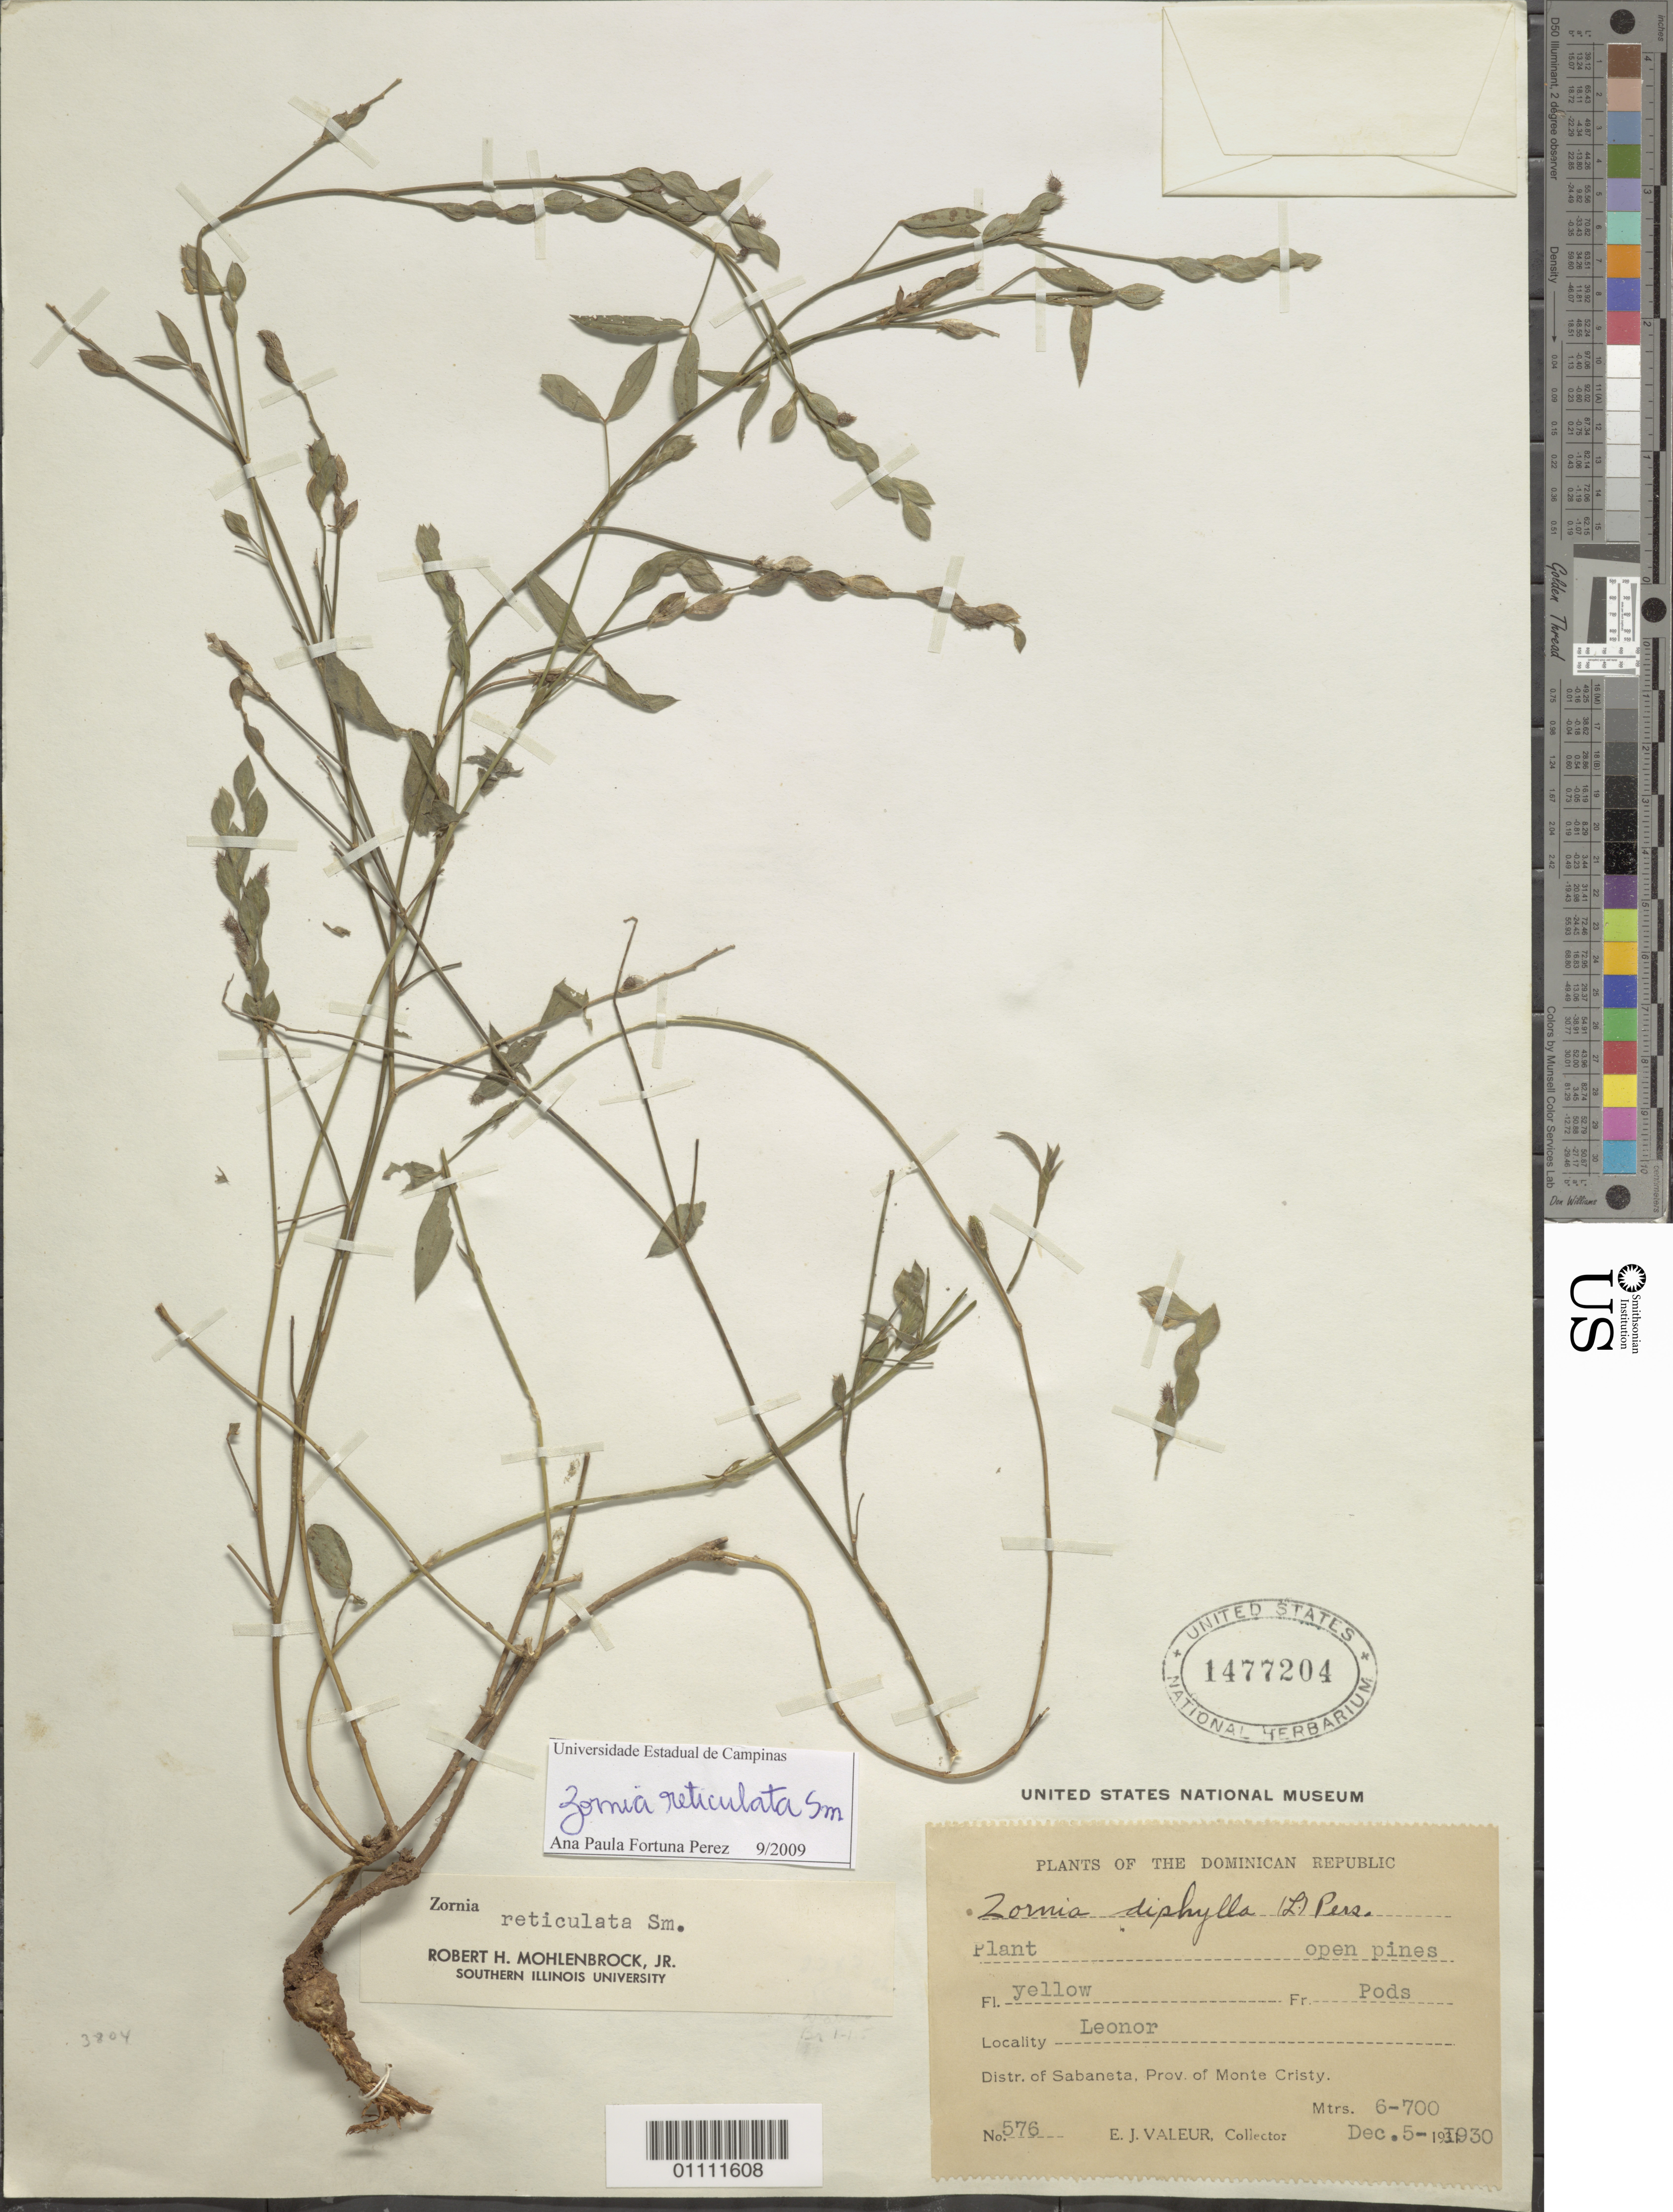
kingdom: Plantae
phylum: Tracheophyta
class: Magnoliopsida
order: Fabales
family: Fabaceae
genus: Zornia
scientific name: Zornia reticulata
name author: Sm.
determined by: Fortuna-Perez, Ana Paula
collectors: E. Valeur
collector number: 576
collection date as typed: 05 Dec 1930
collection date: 1930-12-05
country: Dominican Republic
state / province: Monte Cristi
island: Hispaniola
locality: Distr. of Sabaneta, Leonor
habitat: Open pines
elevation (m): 600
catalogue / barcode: US 1477204